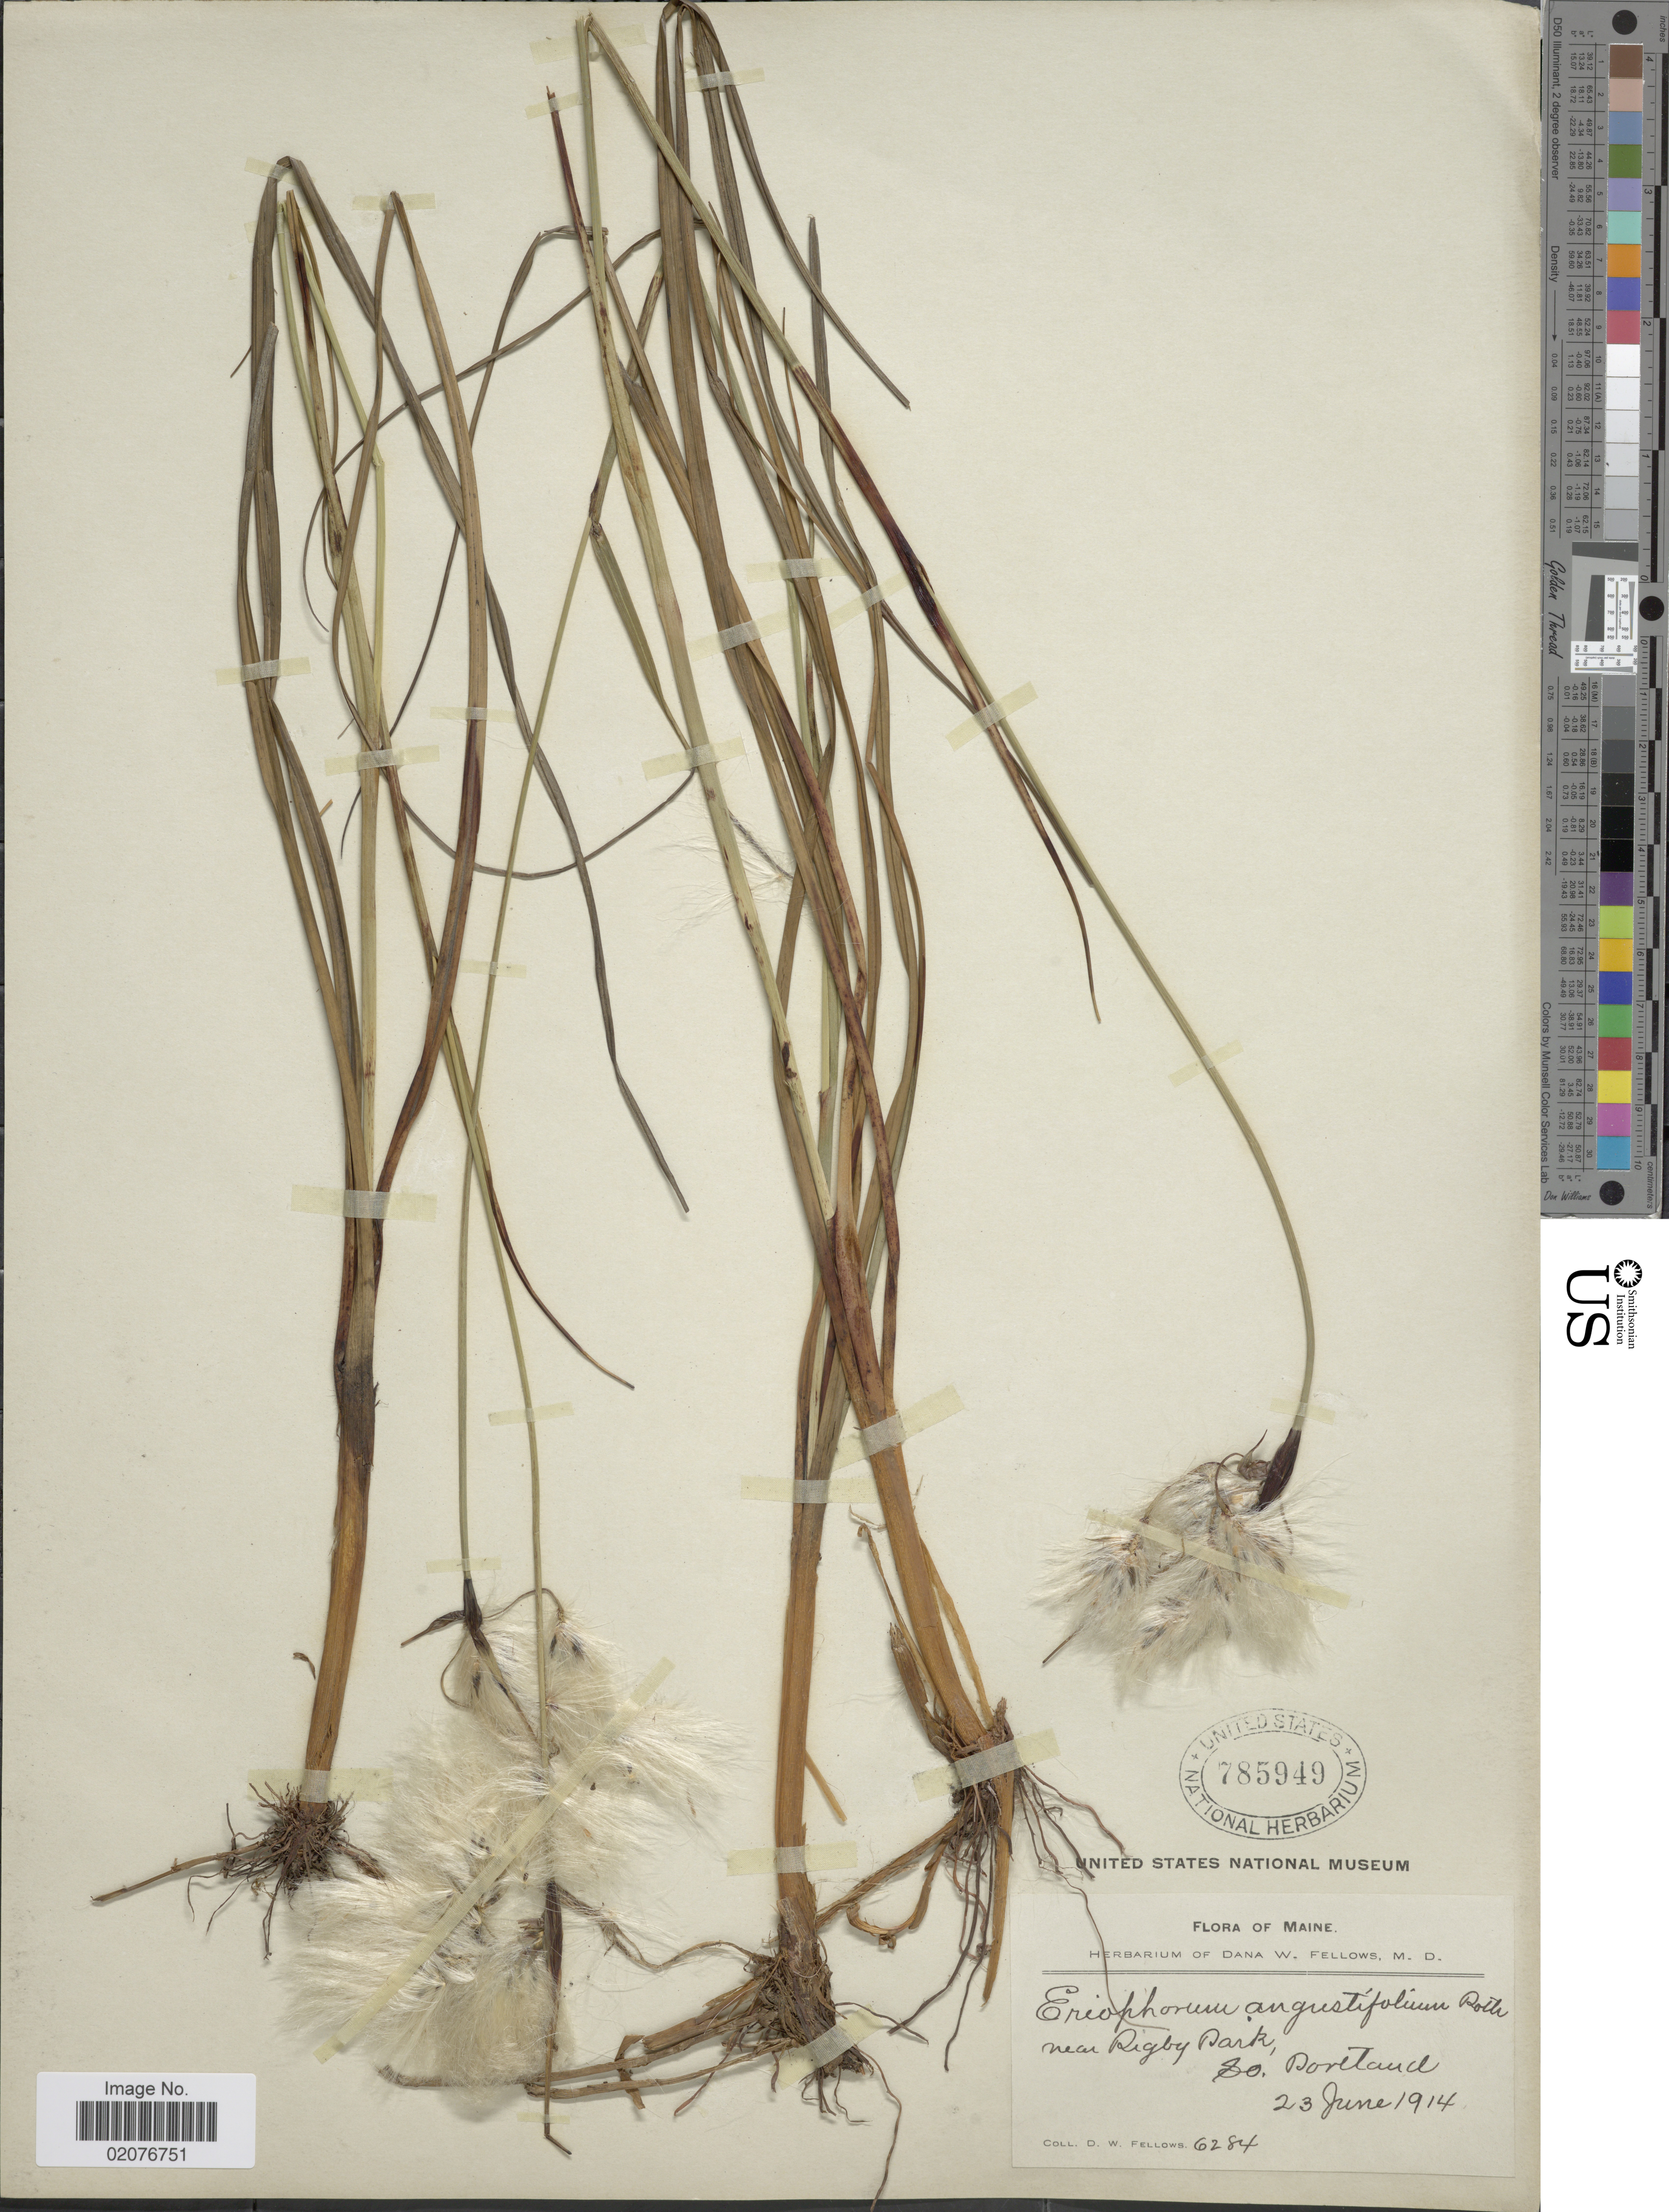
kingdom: Plantae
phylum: Tracheophyta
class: Liliopsida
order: Poales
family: Cyperaceae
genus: Eriophorum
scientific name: Eriophorum angustifolium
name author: Honck.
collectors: D. W. Fellows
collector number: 6284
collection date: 1914-06-23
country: United States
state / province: Maine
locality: Near Rigby Park, So. Portland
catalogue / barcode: US 785949